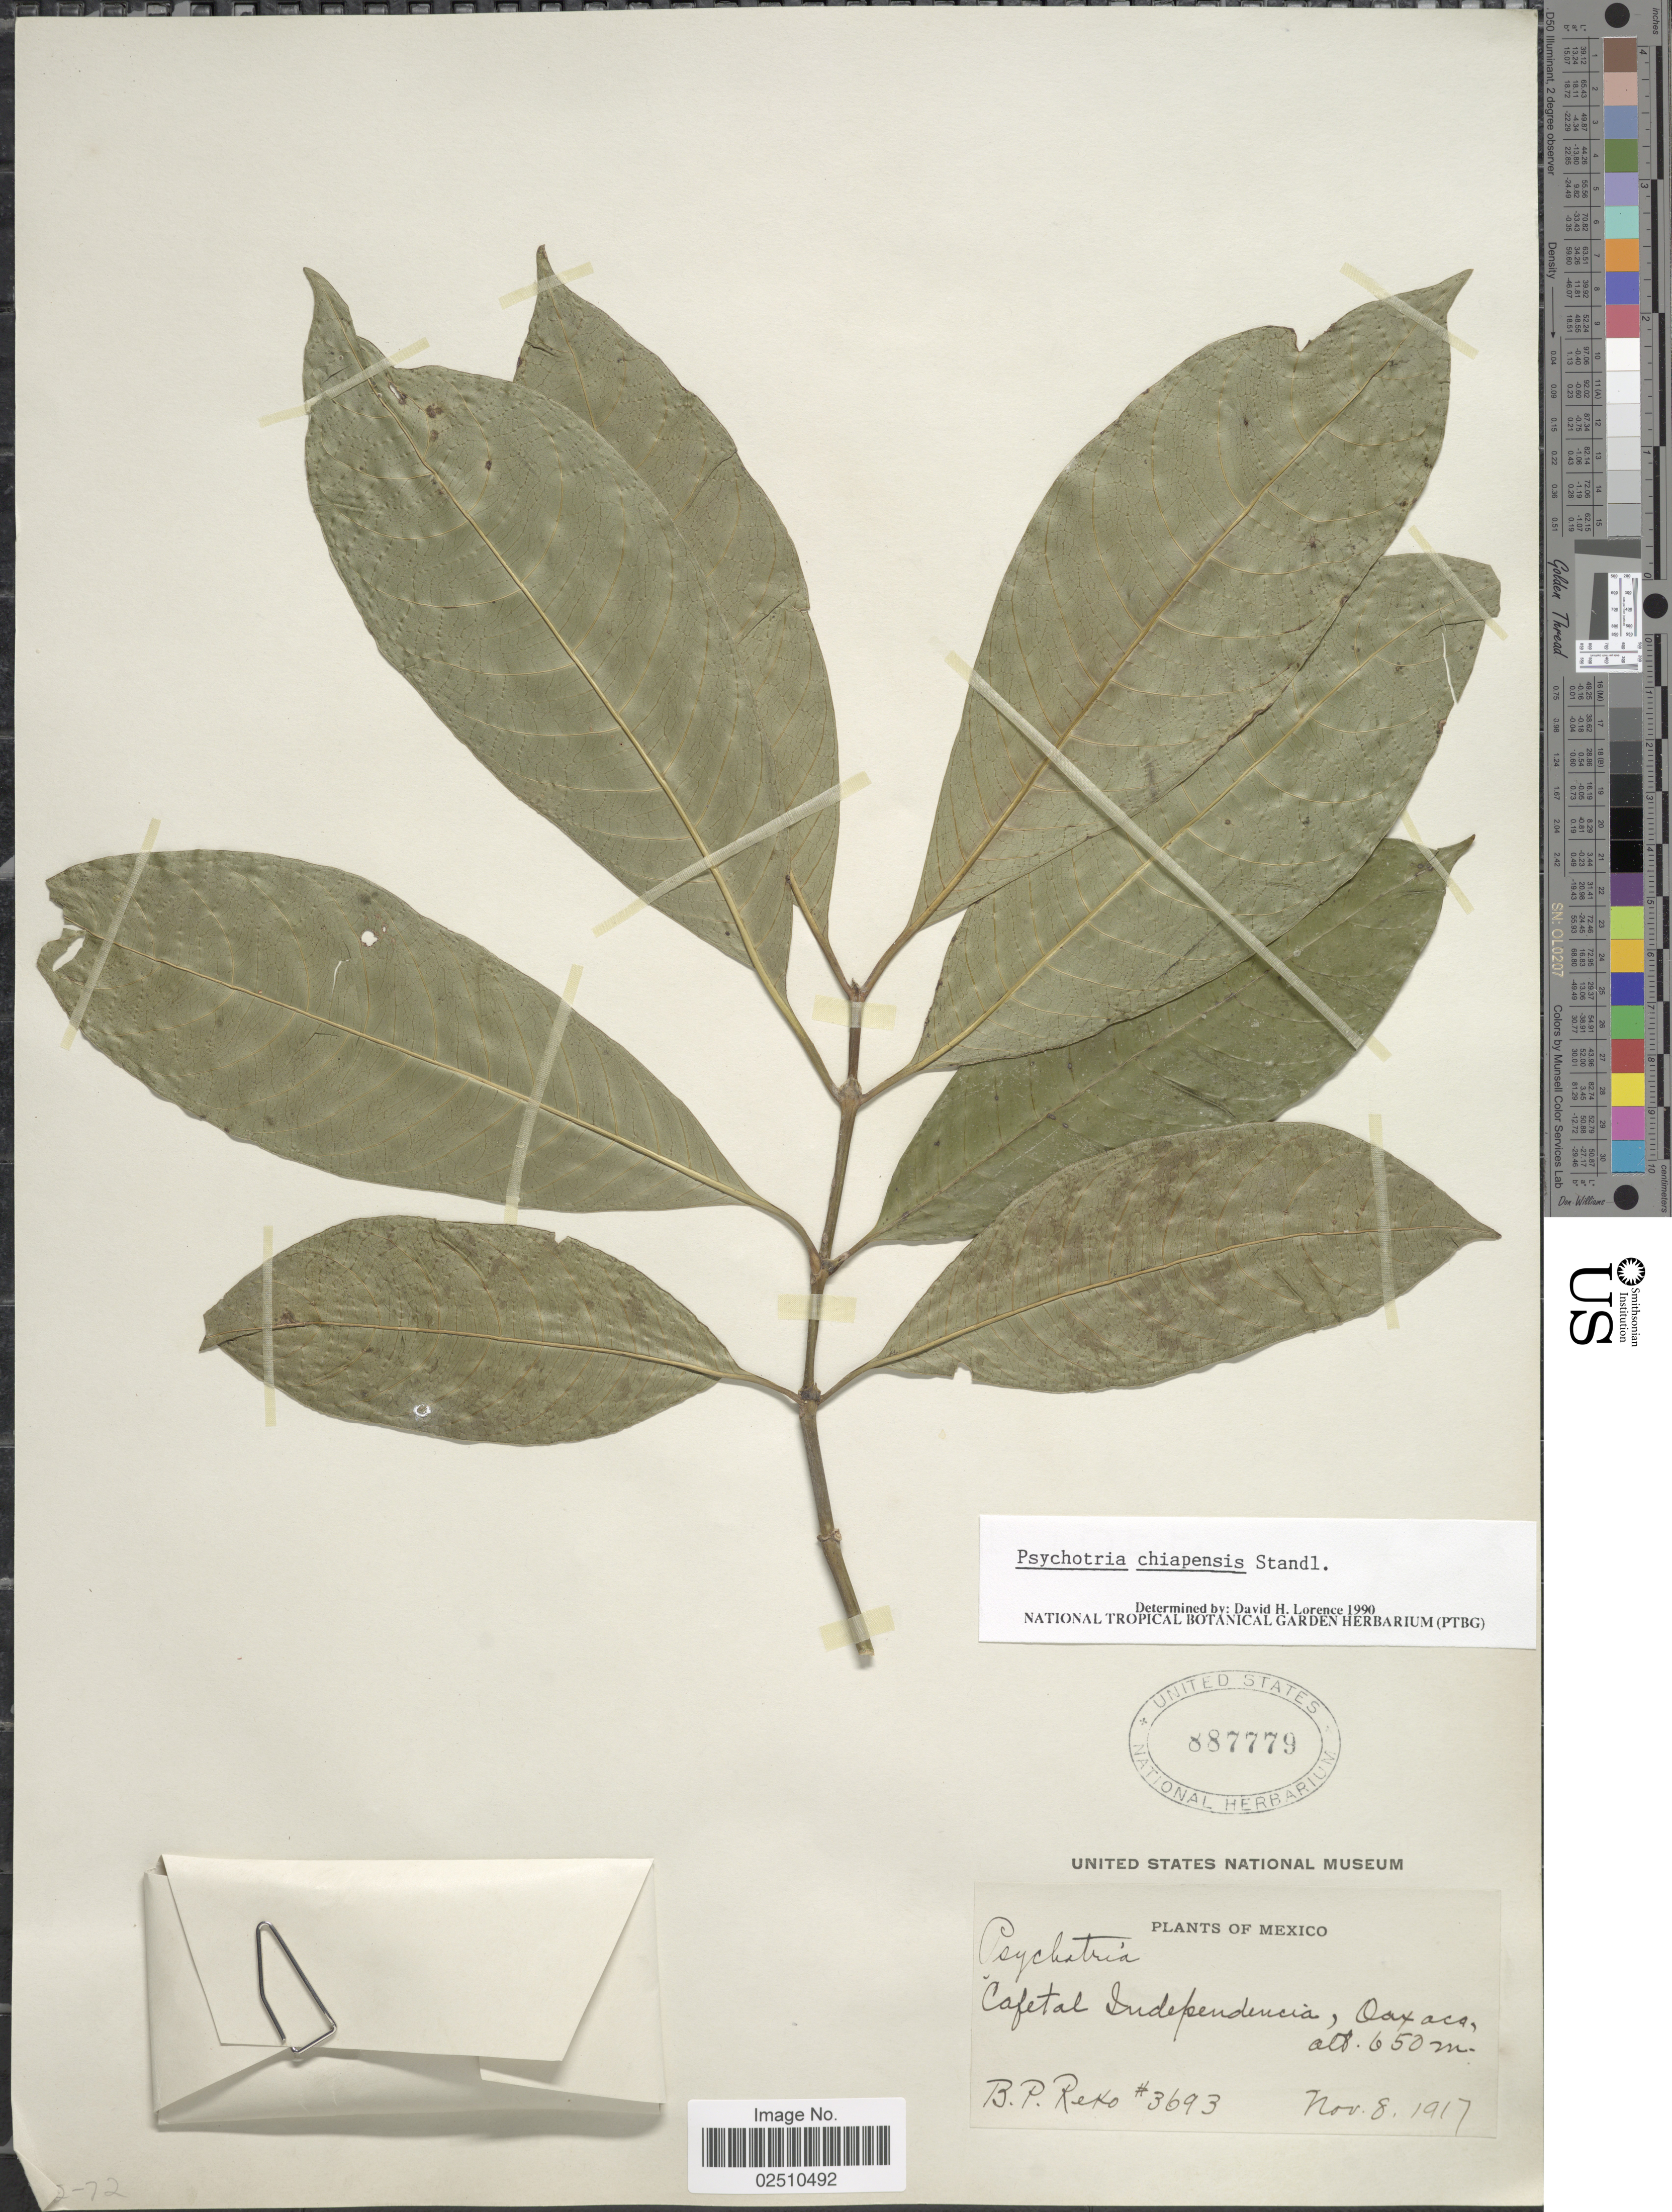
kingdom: Plantae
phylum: Tracheophyta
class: Magnoliopsida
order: Gentianales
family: Rubiaceae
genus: Psychotria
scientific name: Psychotria chiapensis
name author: Standl.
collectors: B. P. Reko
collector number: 3693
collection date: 1917-11-08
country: Mexico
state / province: Oaxaca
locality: Cafetal Independencia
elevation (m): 650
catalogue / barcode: US 887779